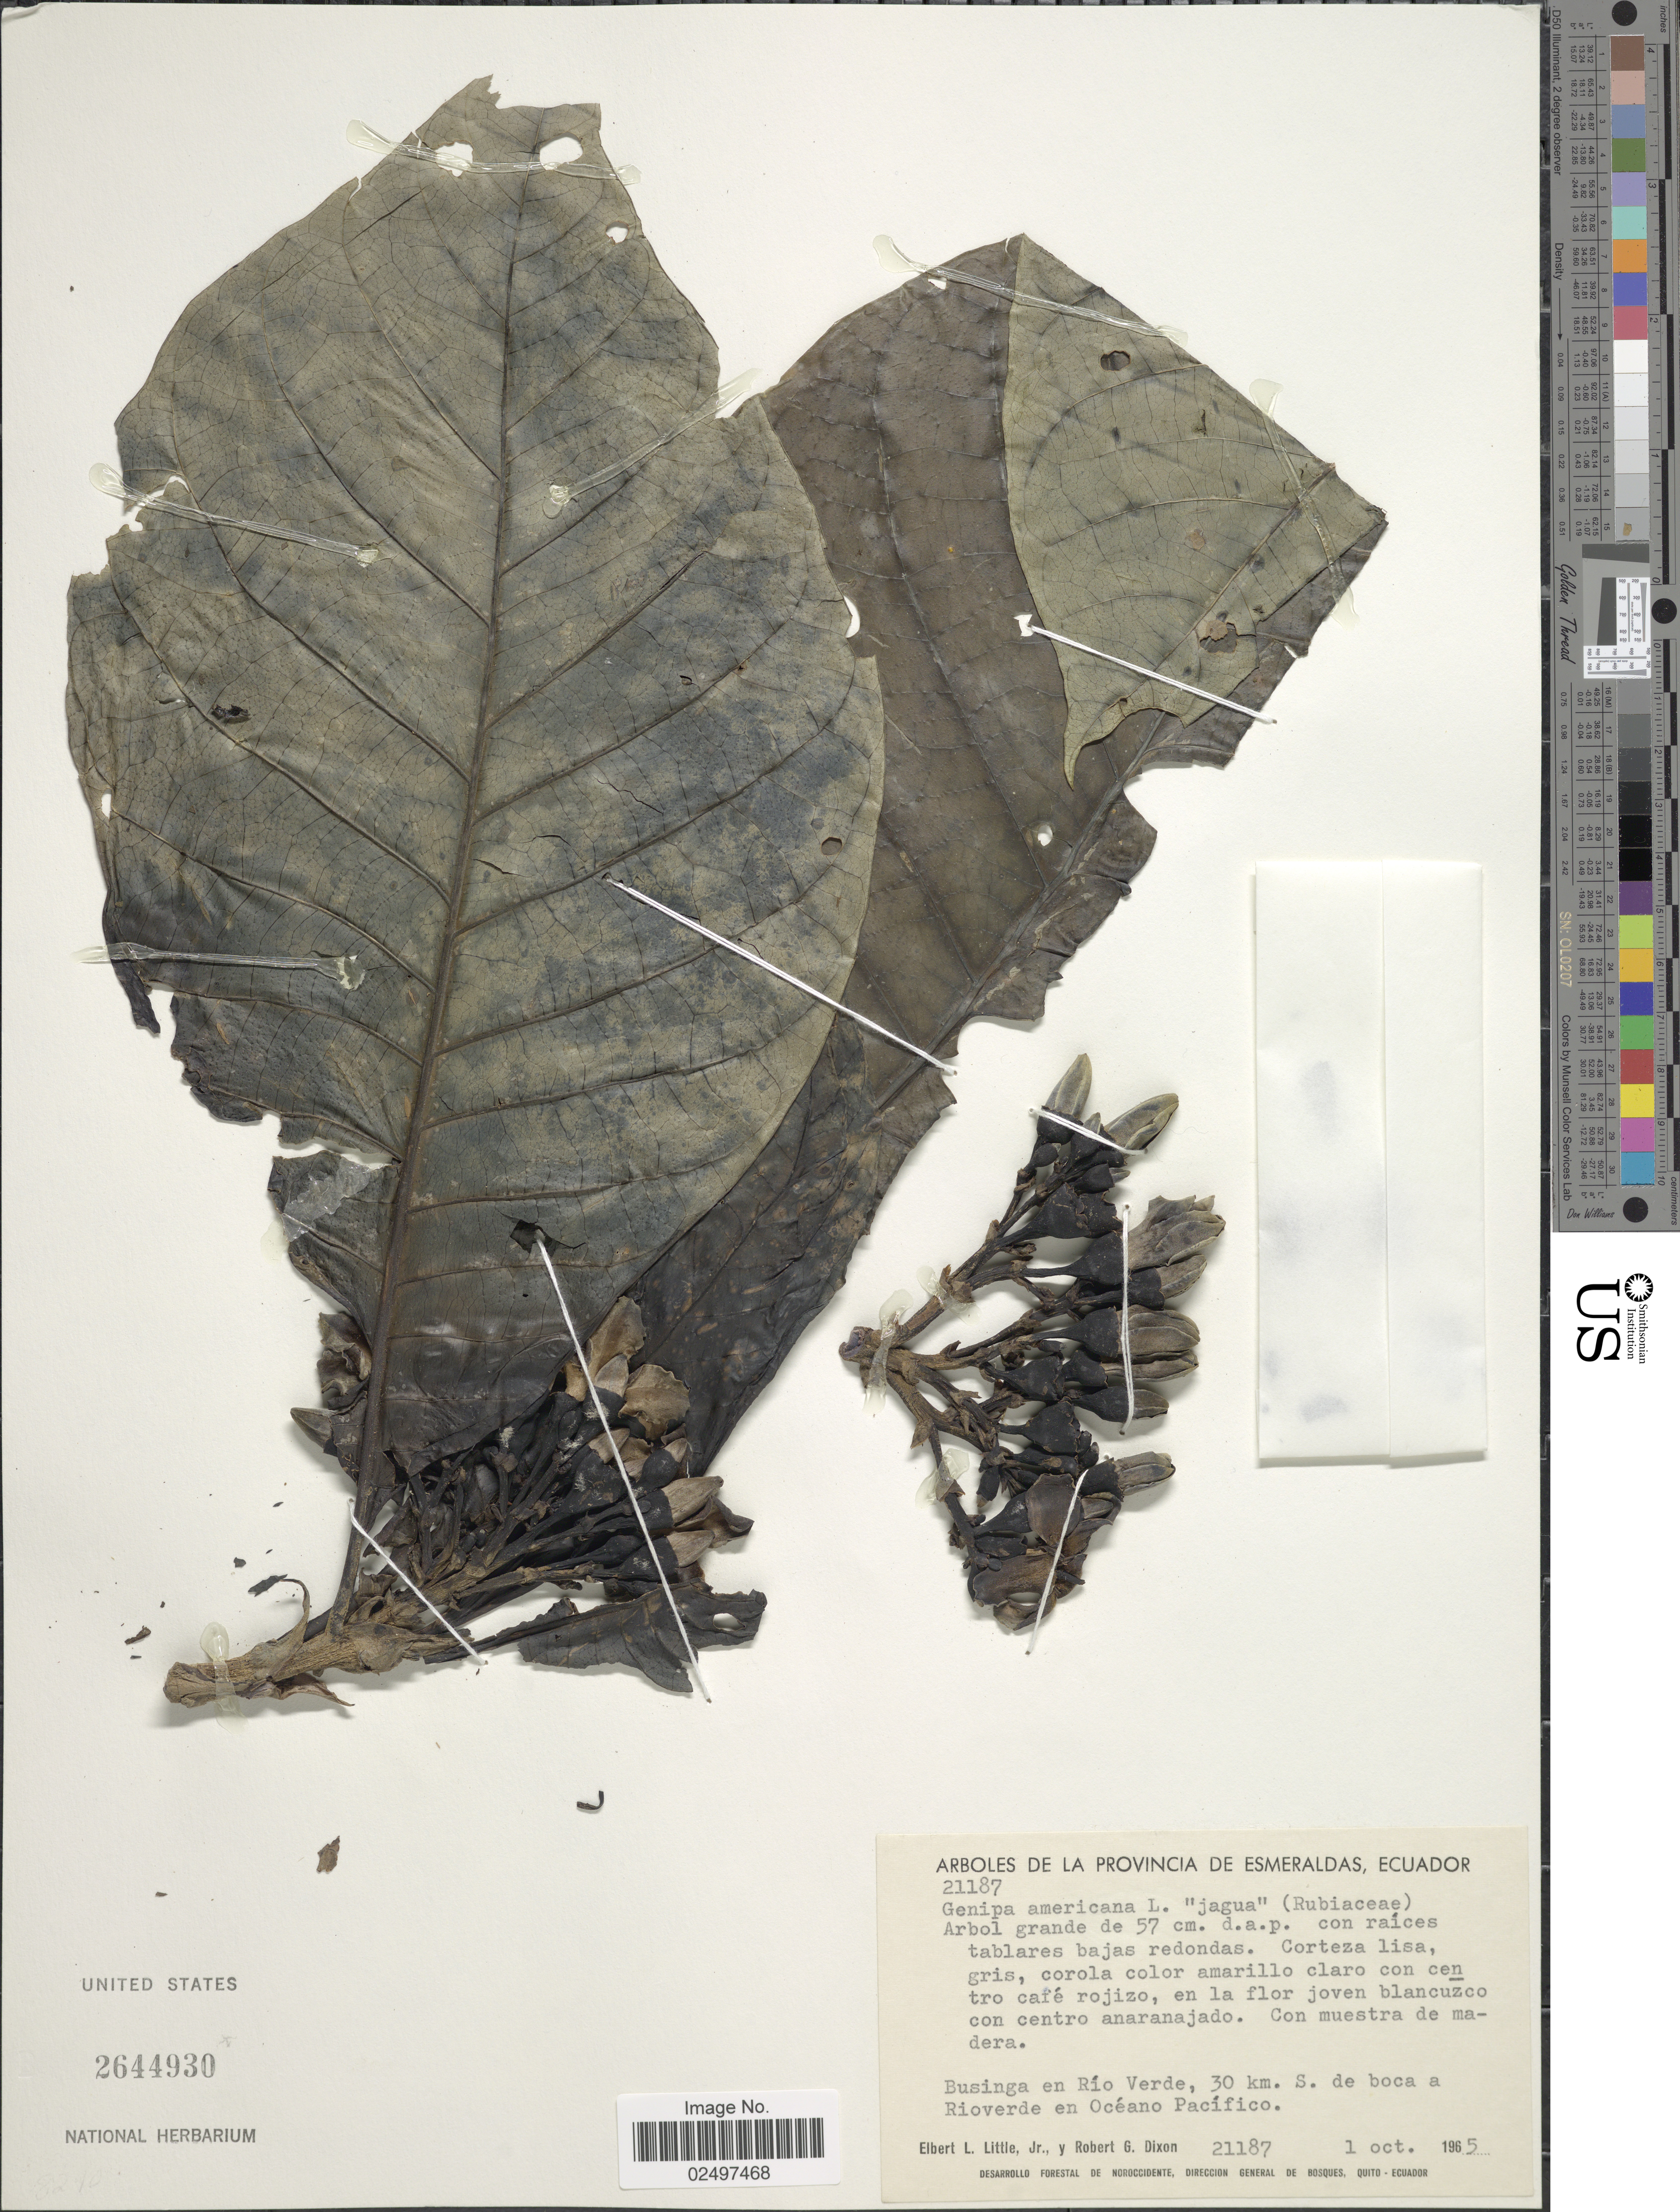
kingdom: Plantae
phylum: Tracheophyta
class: Magnoliopsida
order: Gentianales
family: Rubiaceae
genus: Genipa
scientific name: Genipa americana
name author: L.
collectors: E. L. Little & R. G. Dixon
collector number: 21187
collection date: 1965-10-01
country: Ecuador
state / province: Esmeraldas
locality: Provincia de Esmeraldas. Businga en Rio Verde, 30 km. S de boca a Rioverde en Oceano Pacifico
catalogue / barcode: US 2644930